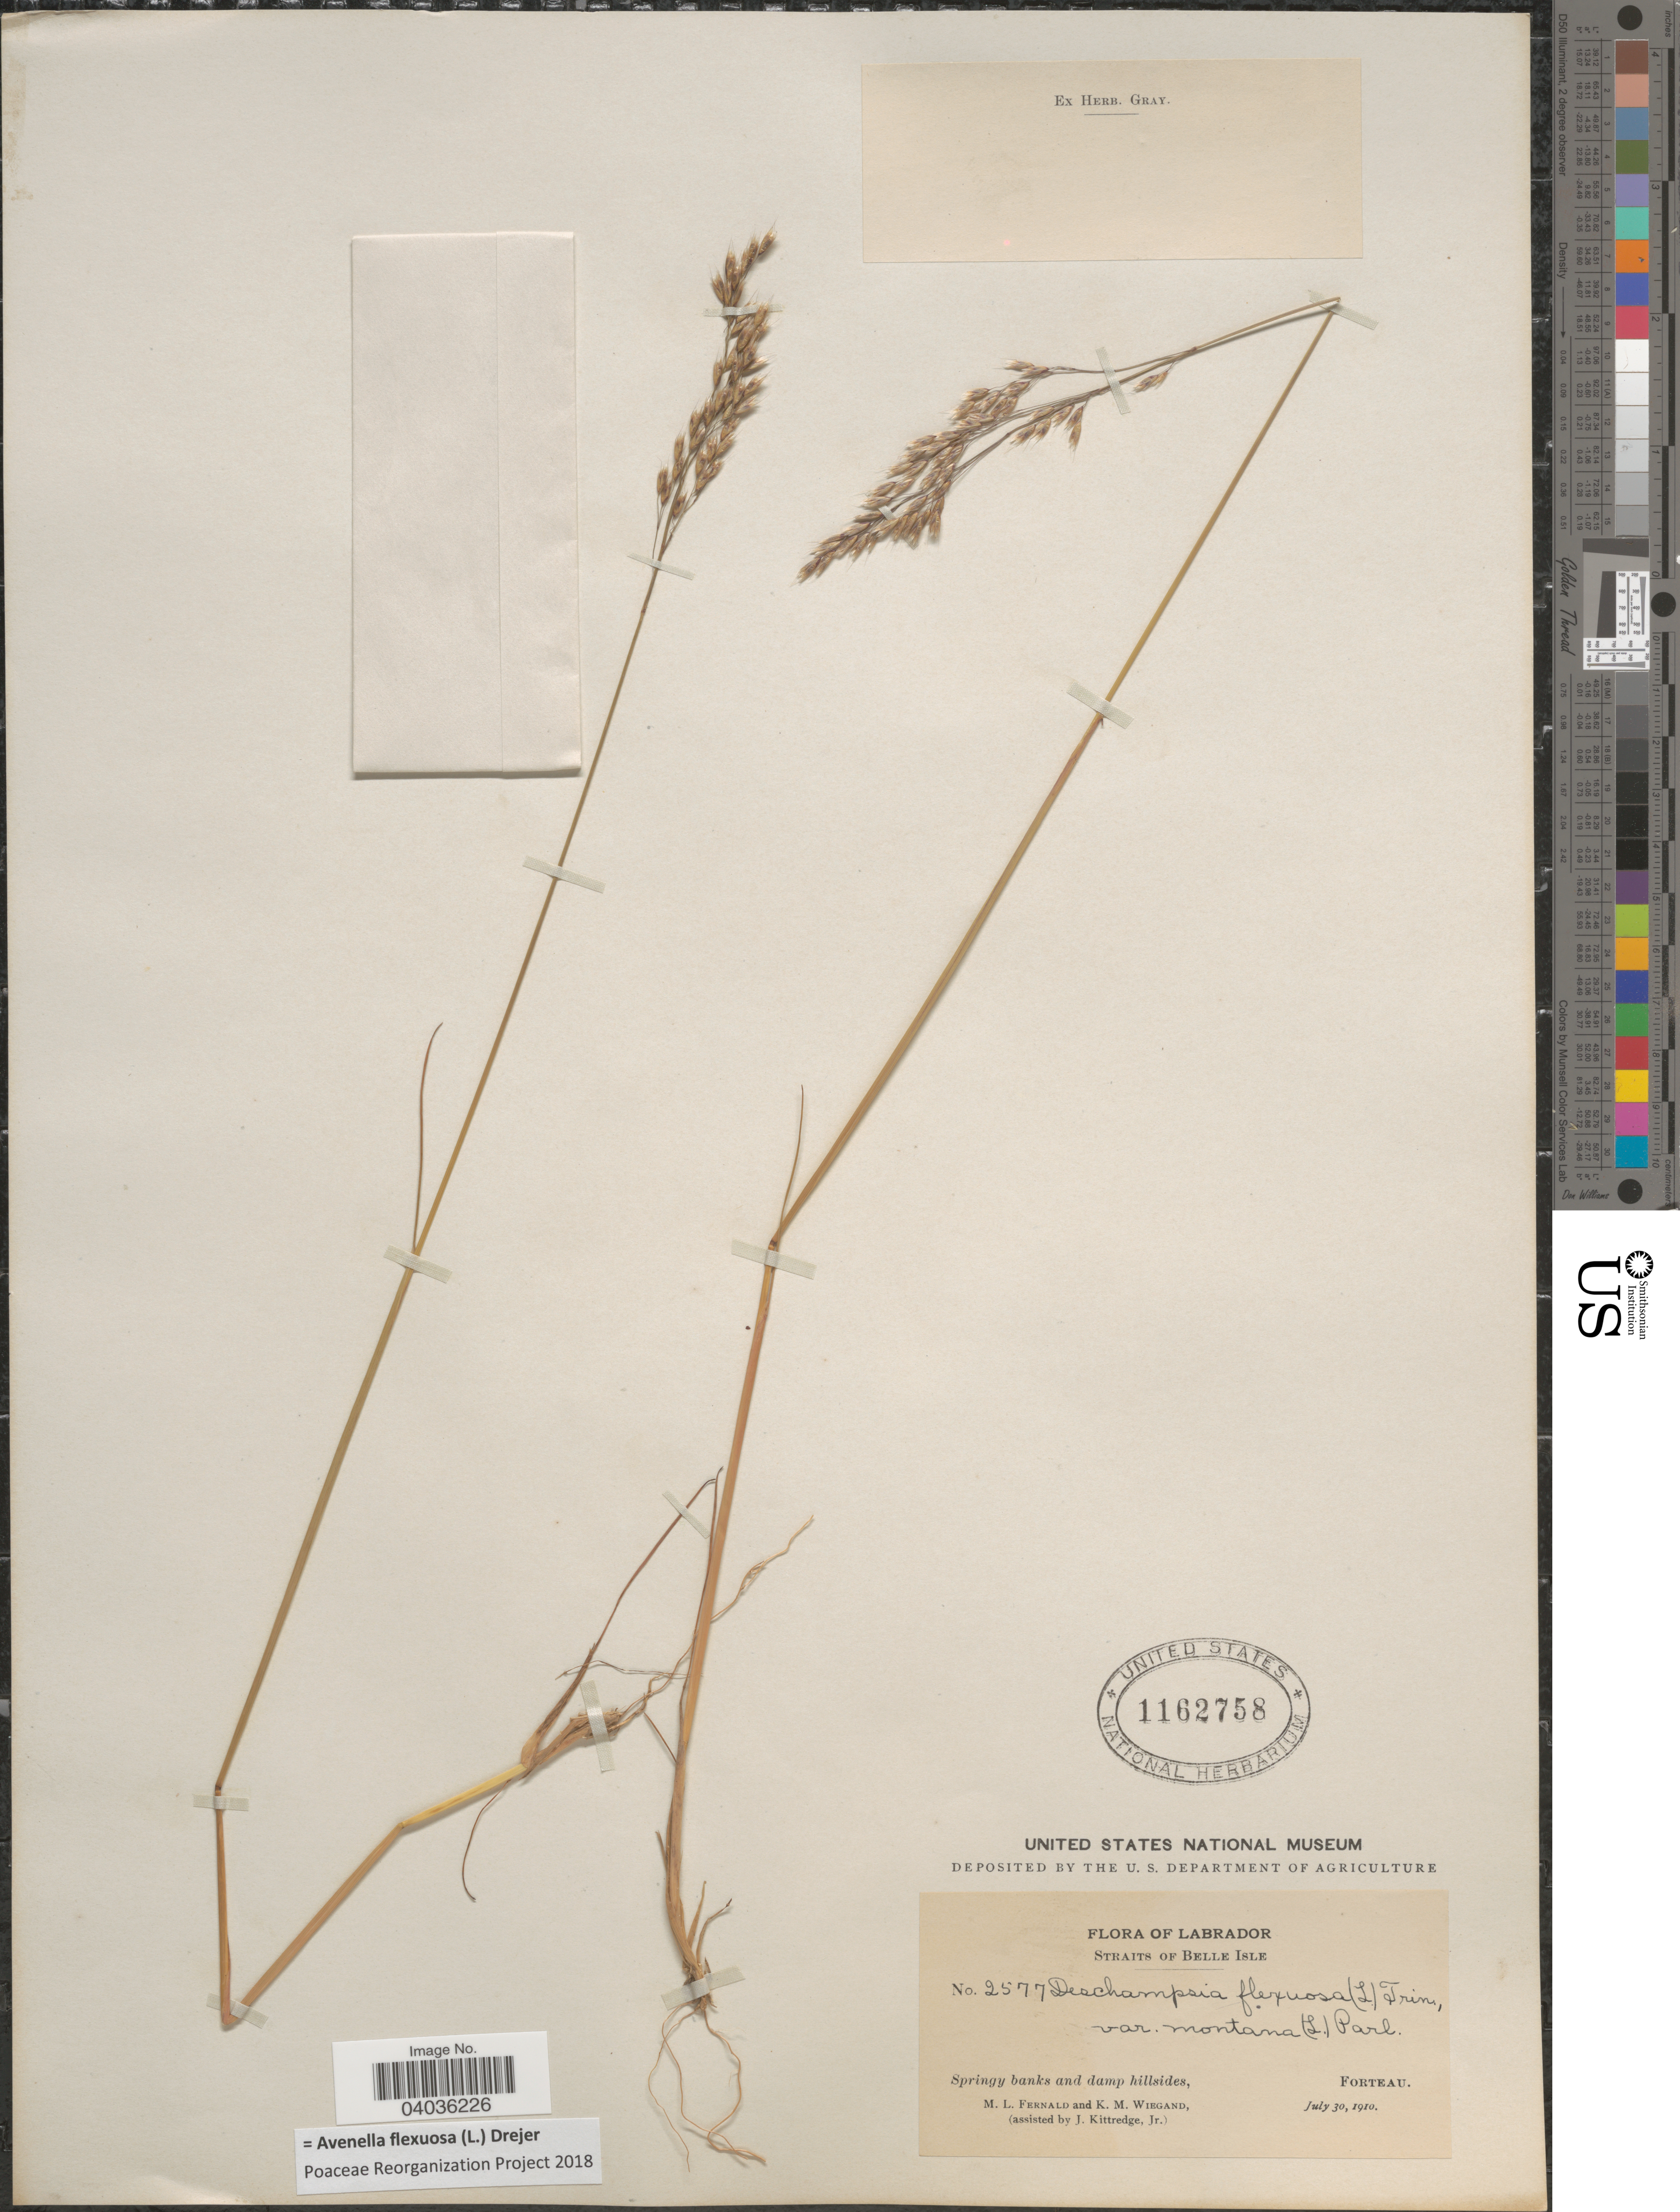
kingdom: Plantae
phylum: Tracheophyta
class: Liliopsida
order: Poales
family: Poaceae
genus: Avenella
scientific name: Avenella flexuosa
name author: (L.) Drejer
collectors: M. L. Fernald, K. M. Wiegand & J. Kittredge Jr.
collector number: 2577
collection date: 1919-07-30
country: Canada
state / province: Newfoundland and Labrador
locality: Labrador. Straits of Belle Isle. Springy banks and damp hillsides, Forteau.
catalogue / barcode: US 1162758